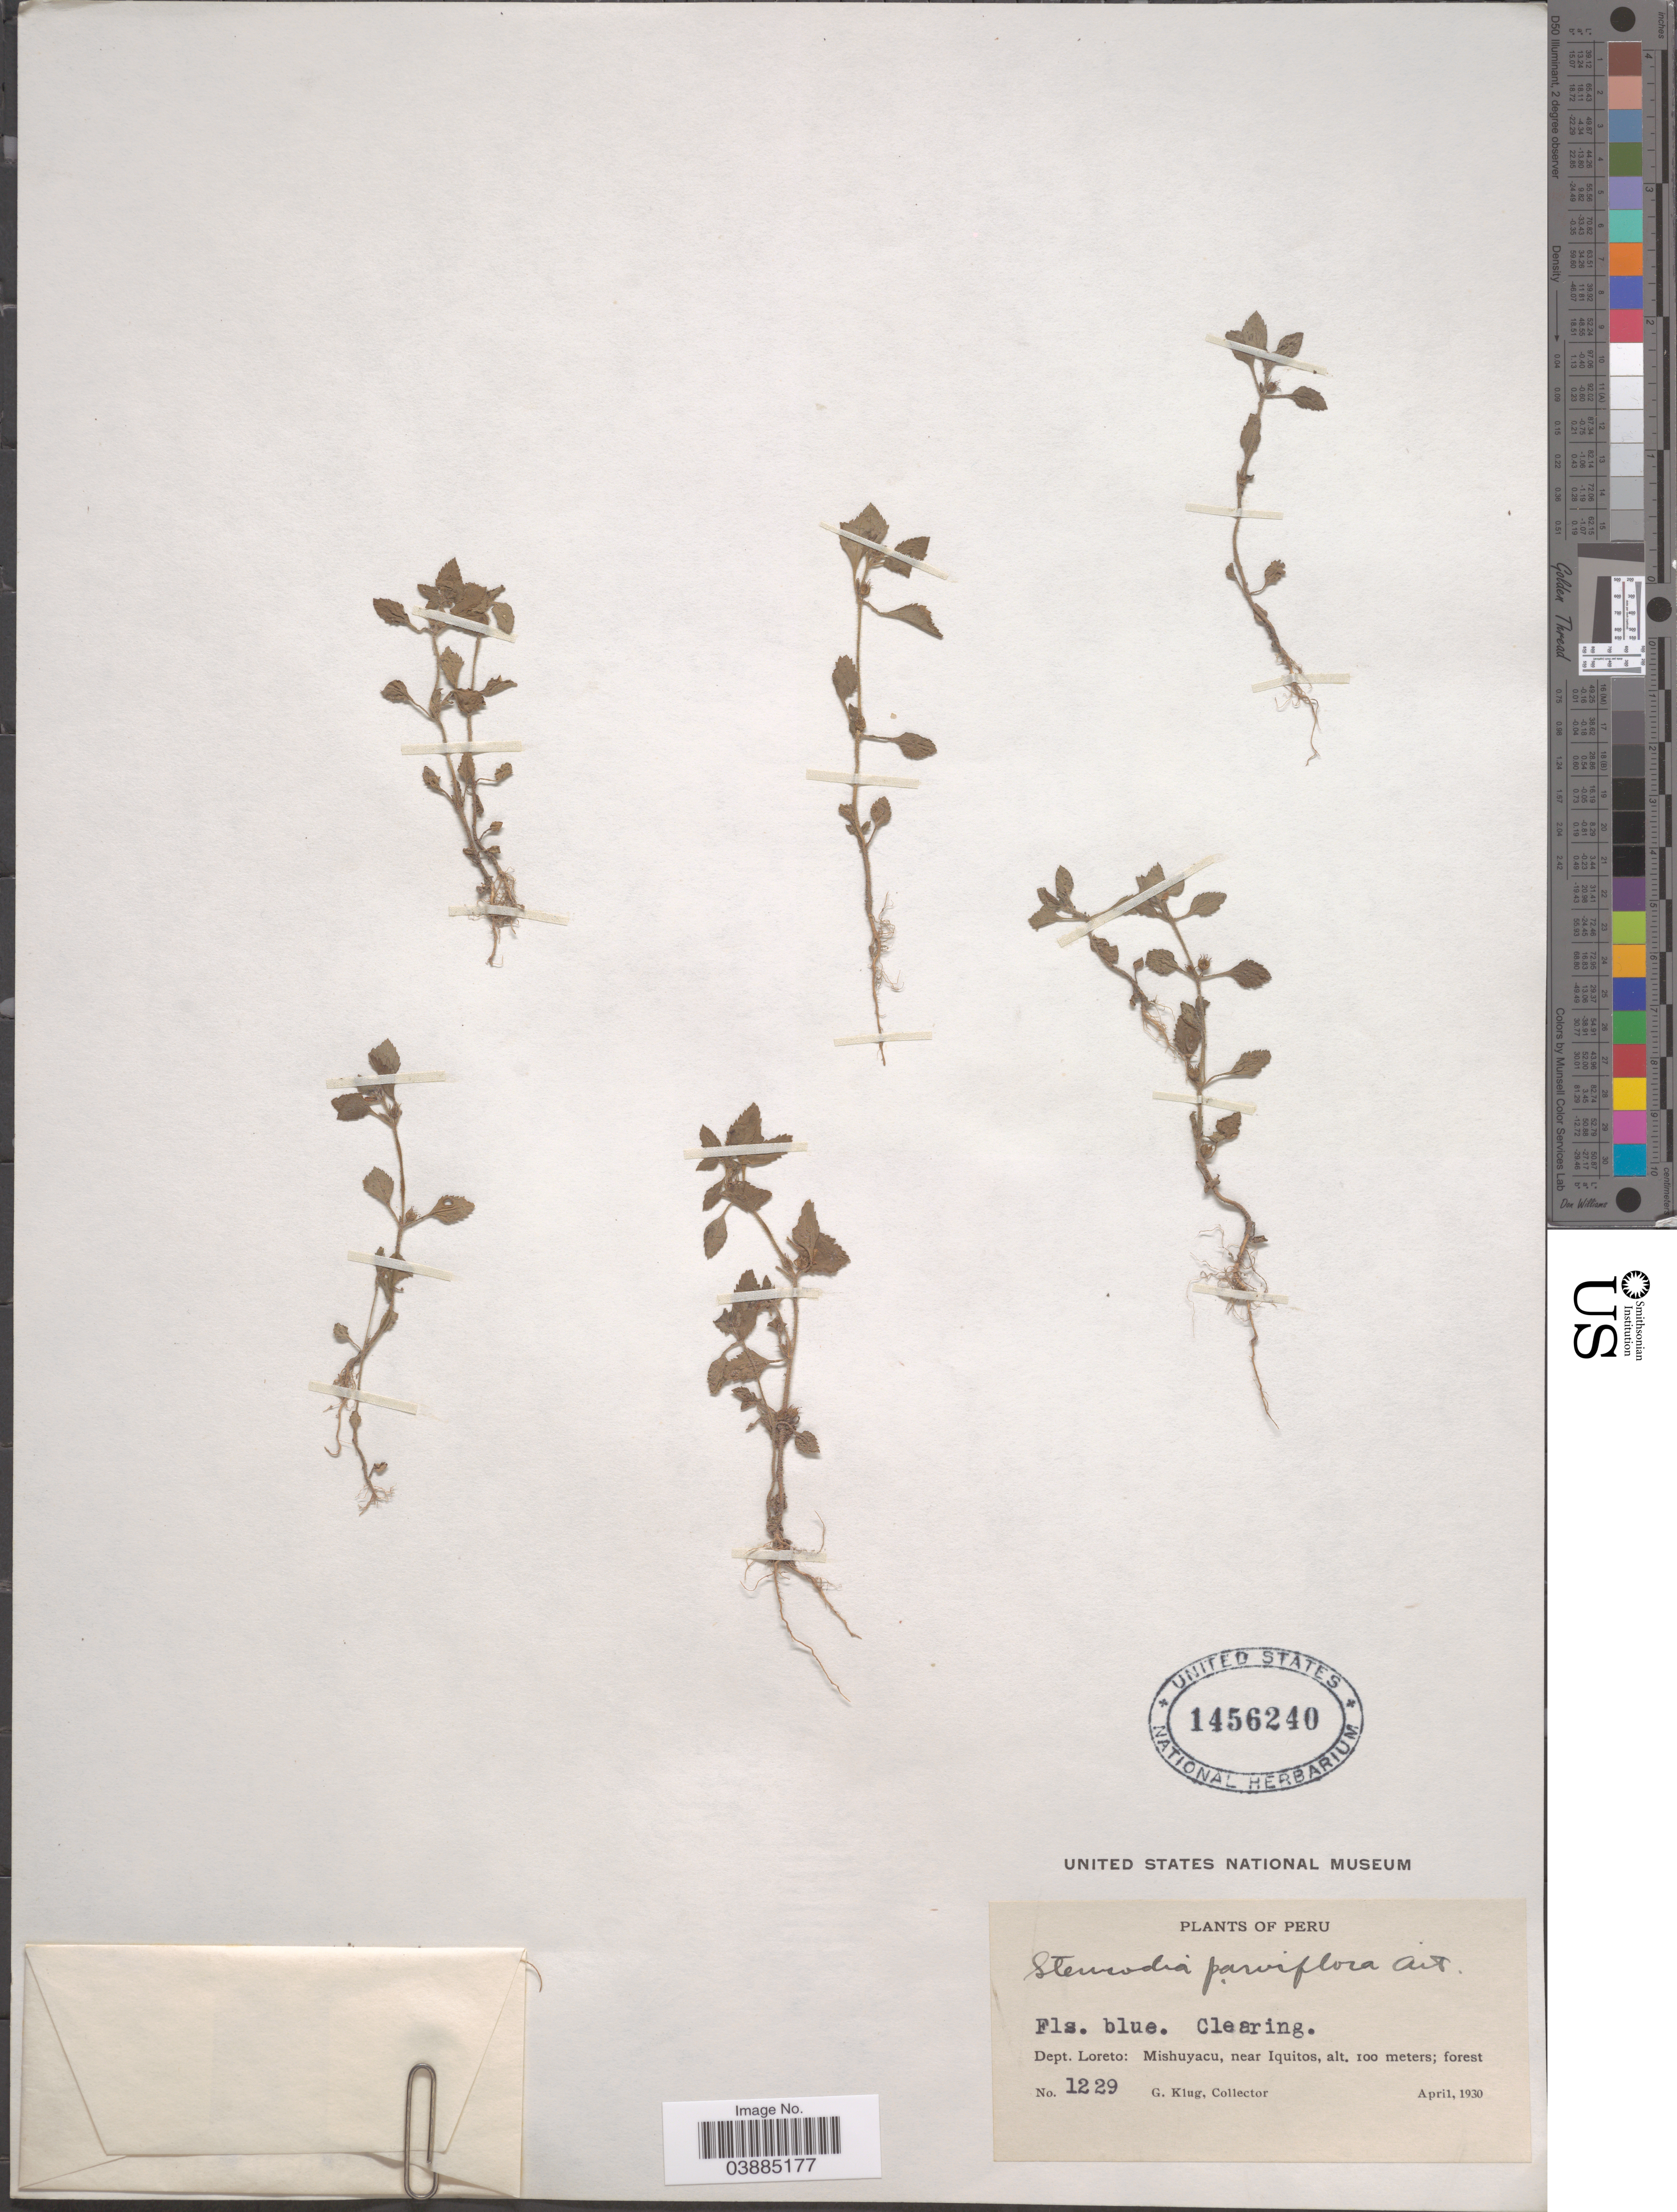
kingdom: Plantae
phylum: Tracheophyta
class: Magnoliopsida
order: Lamiales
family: Plantaginaceae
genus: Stemodia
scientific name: Stemodia verticillata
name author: (Mill.) Hassl.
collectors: G. Klug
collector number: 1229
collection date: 1930-04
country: Peru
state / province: Loreto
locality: Dept. Loreto: Mishuyacu, near Iquitos.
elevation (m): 100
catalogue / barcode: US 1456240